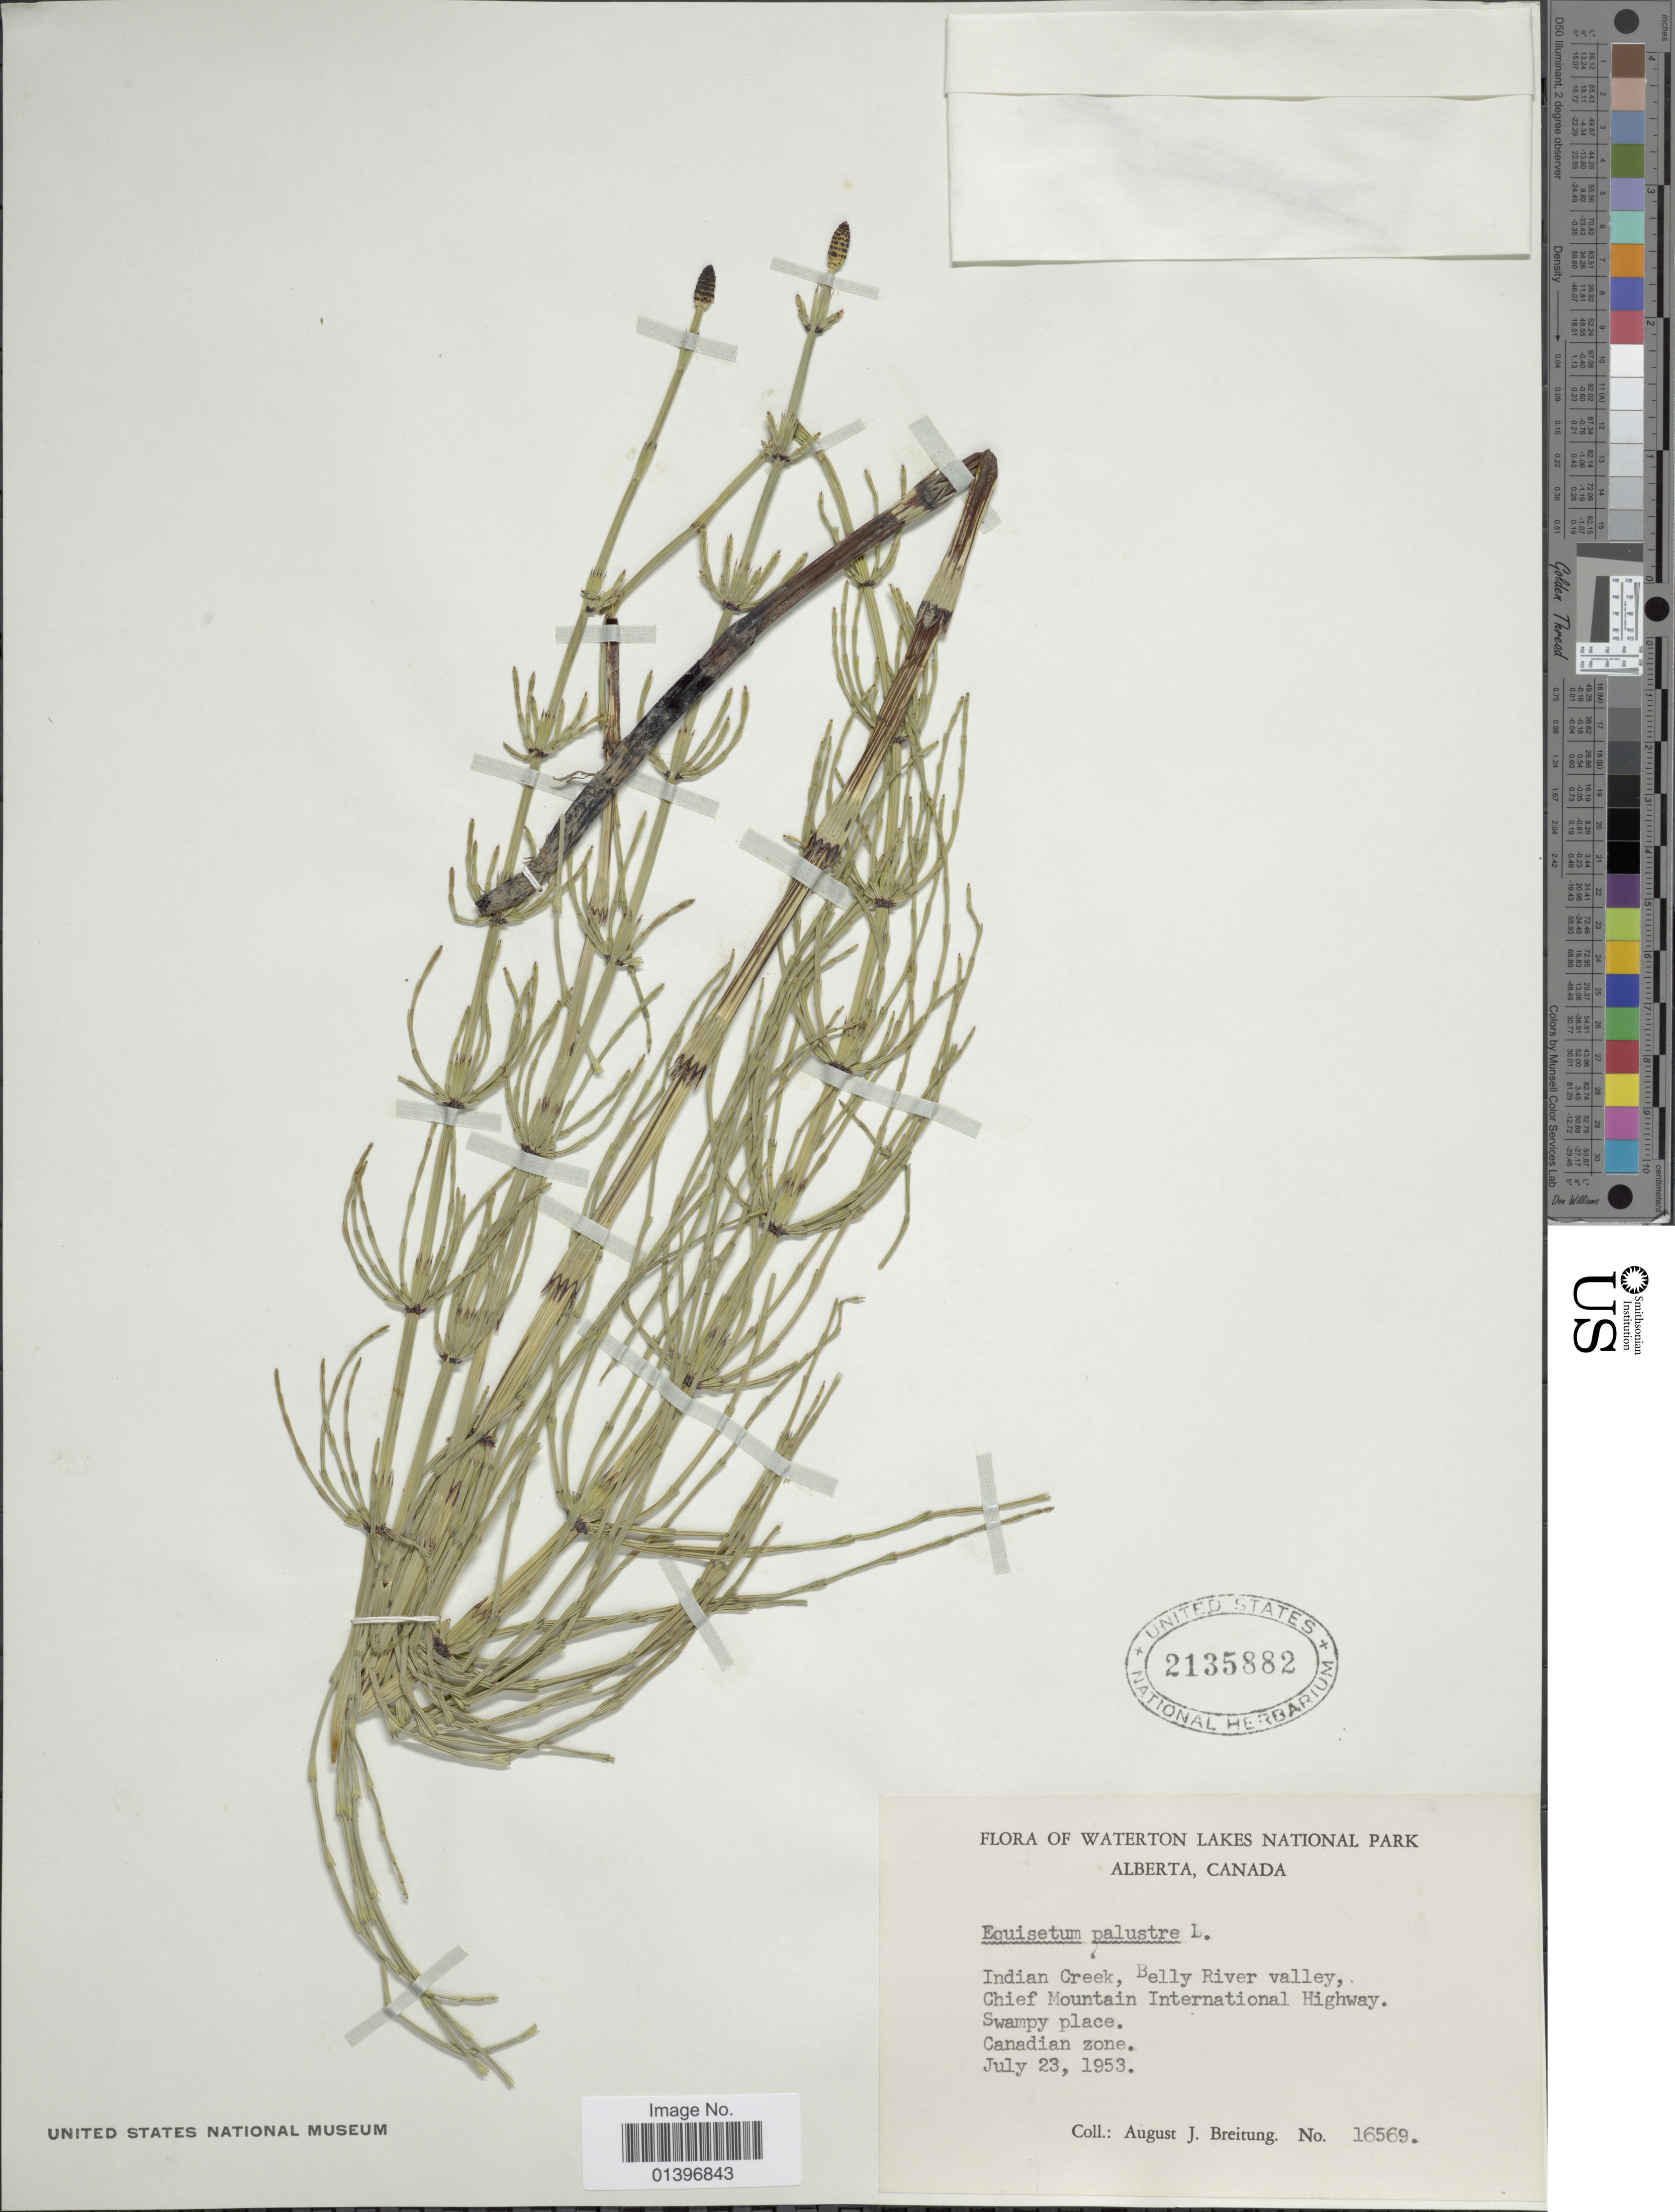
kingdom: Plantae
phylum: Tracheophyta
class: Polypodiopsida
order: Equisetales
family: Equisetaceae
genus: Equisetum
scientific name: Equisetum palustre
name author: L.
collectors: A. Breitung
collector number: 16569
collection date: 1953-07-23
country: Canada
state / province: Alberta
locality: Flora of Waterton Lakes National Park. Indian Creek, Belly River valley, Chief Mountain International Highway. Swampy place. Canadian zone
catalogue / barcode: US 2135882